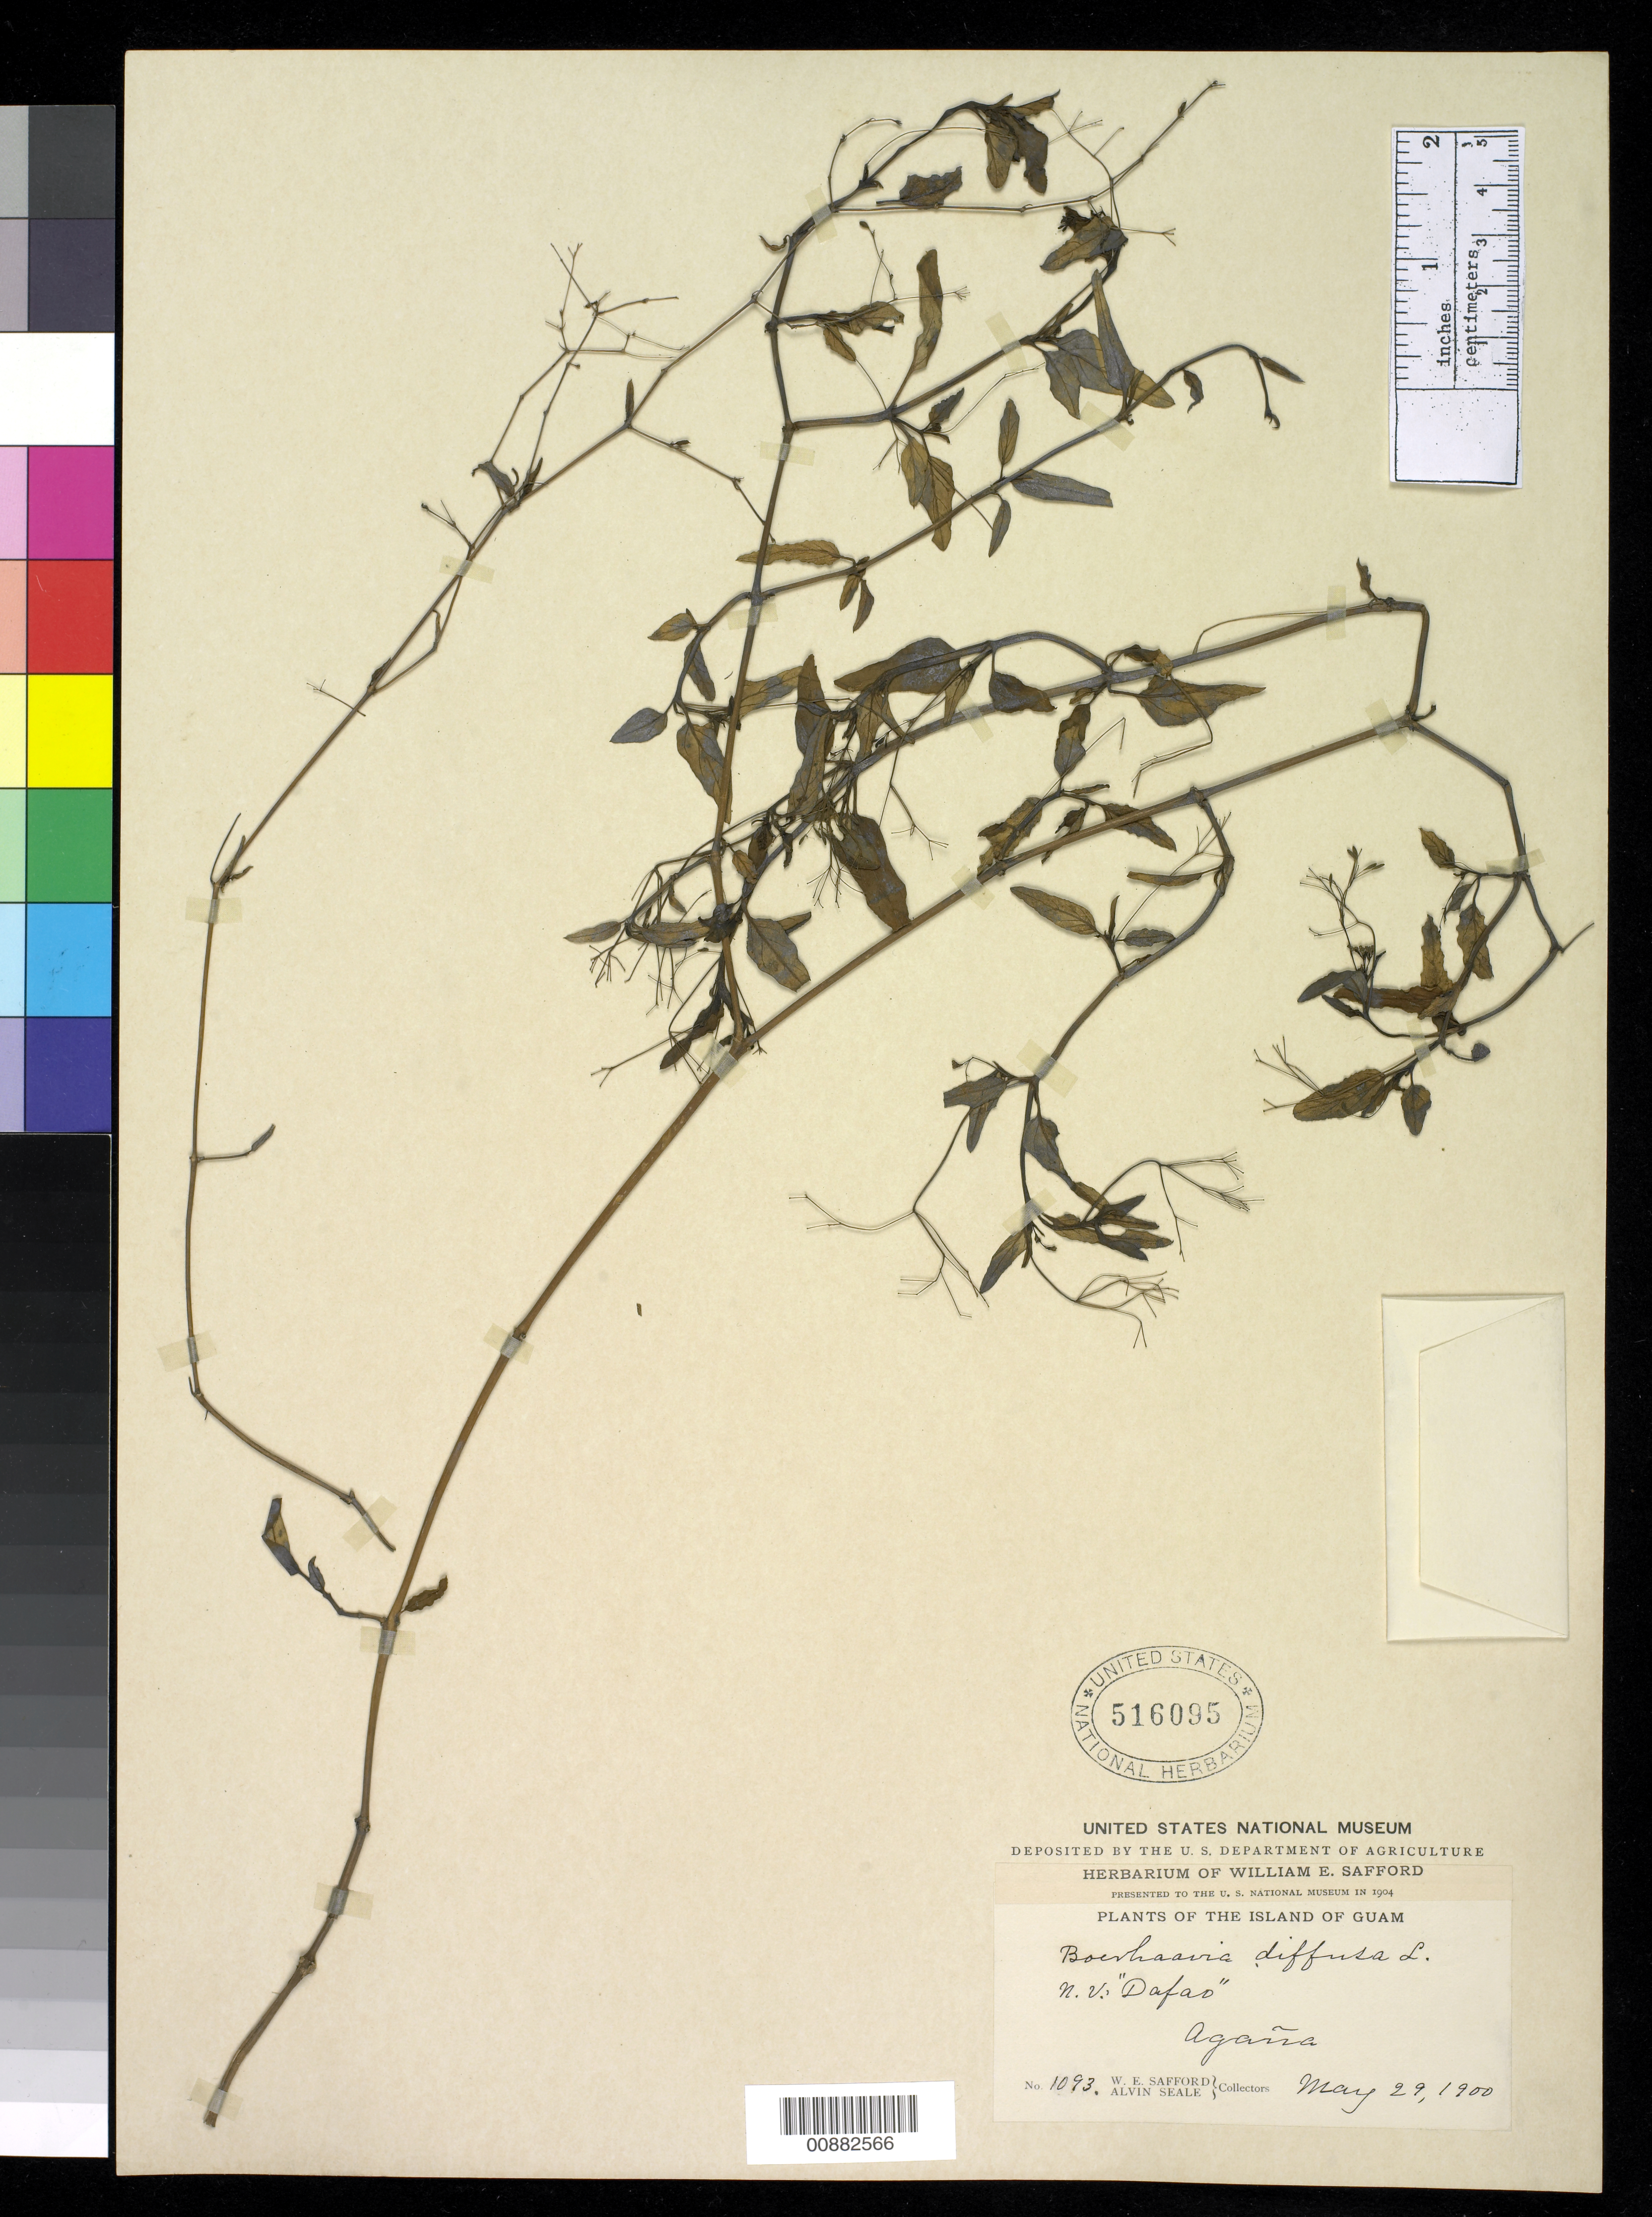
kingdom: Plantae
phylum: Tracheophyta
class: Magnoliopsida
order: Caryophyllales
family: Nyctaginaceae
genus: Boerhavia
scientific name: Boerhavia diffusa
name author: L.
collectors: W. E. Safford & A. Seale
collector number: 1093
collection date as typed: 29 May 1900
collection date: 1900-05-29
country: Guam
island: Guam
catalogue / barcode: US 516095